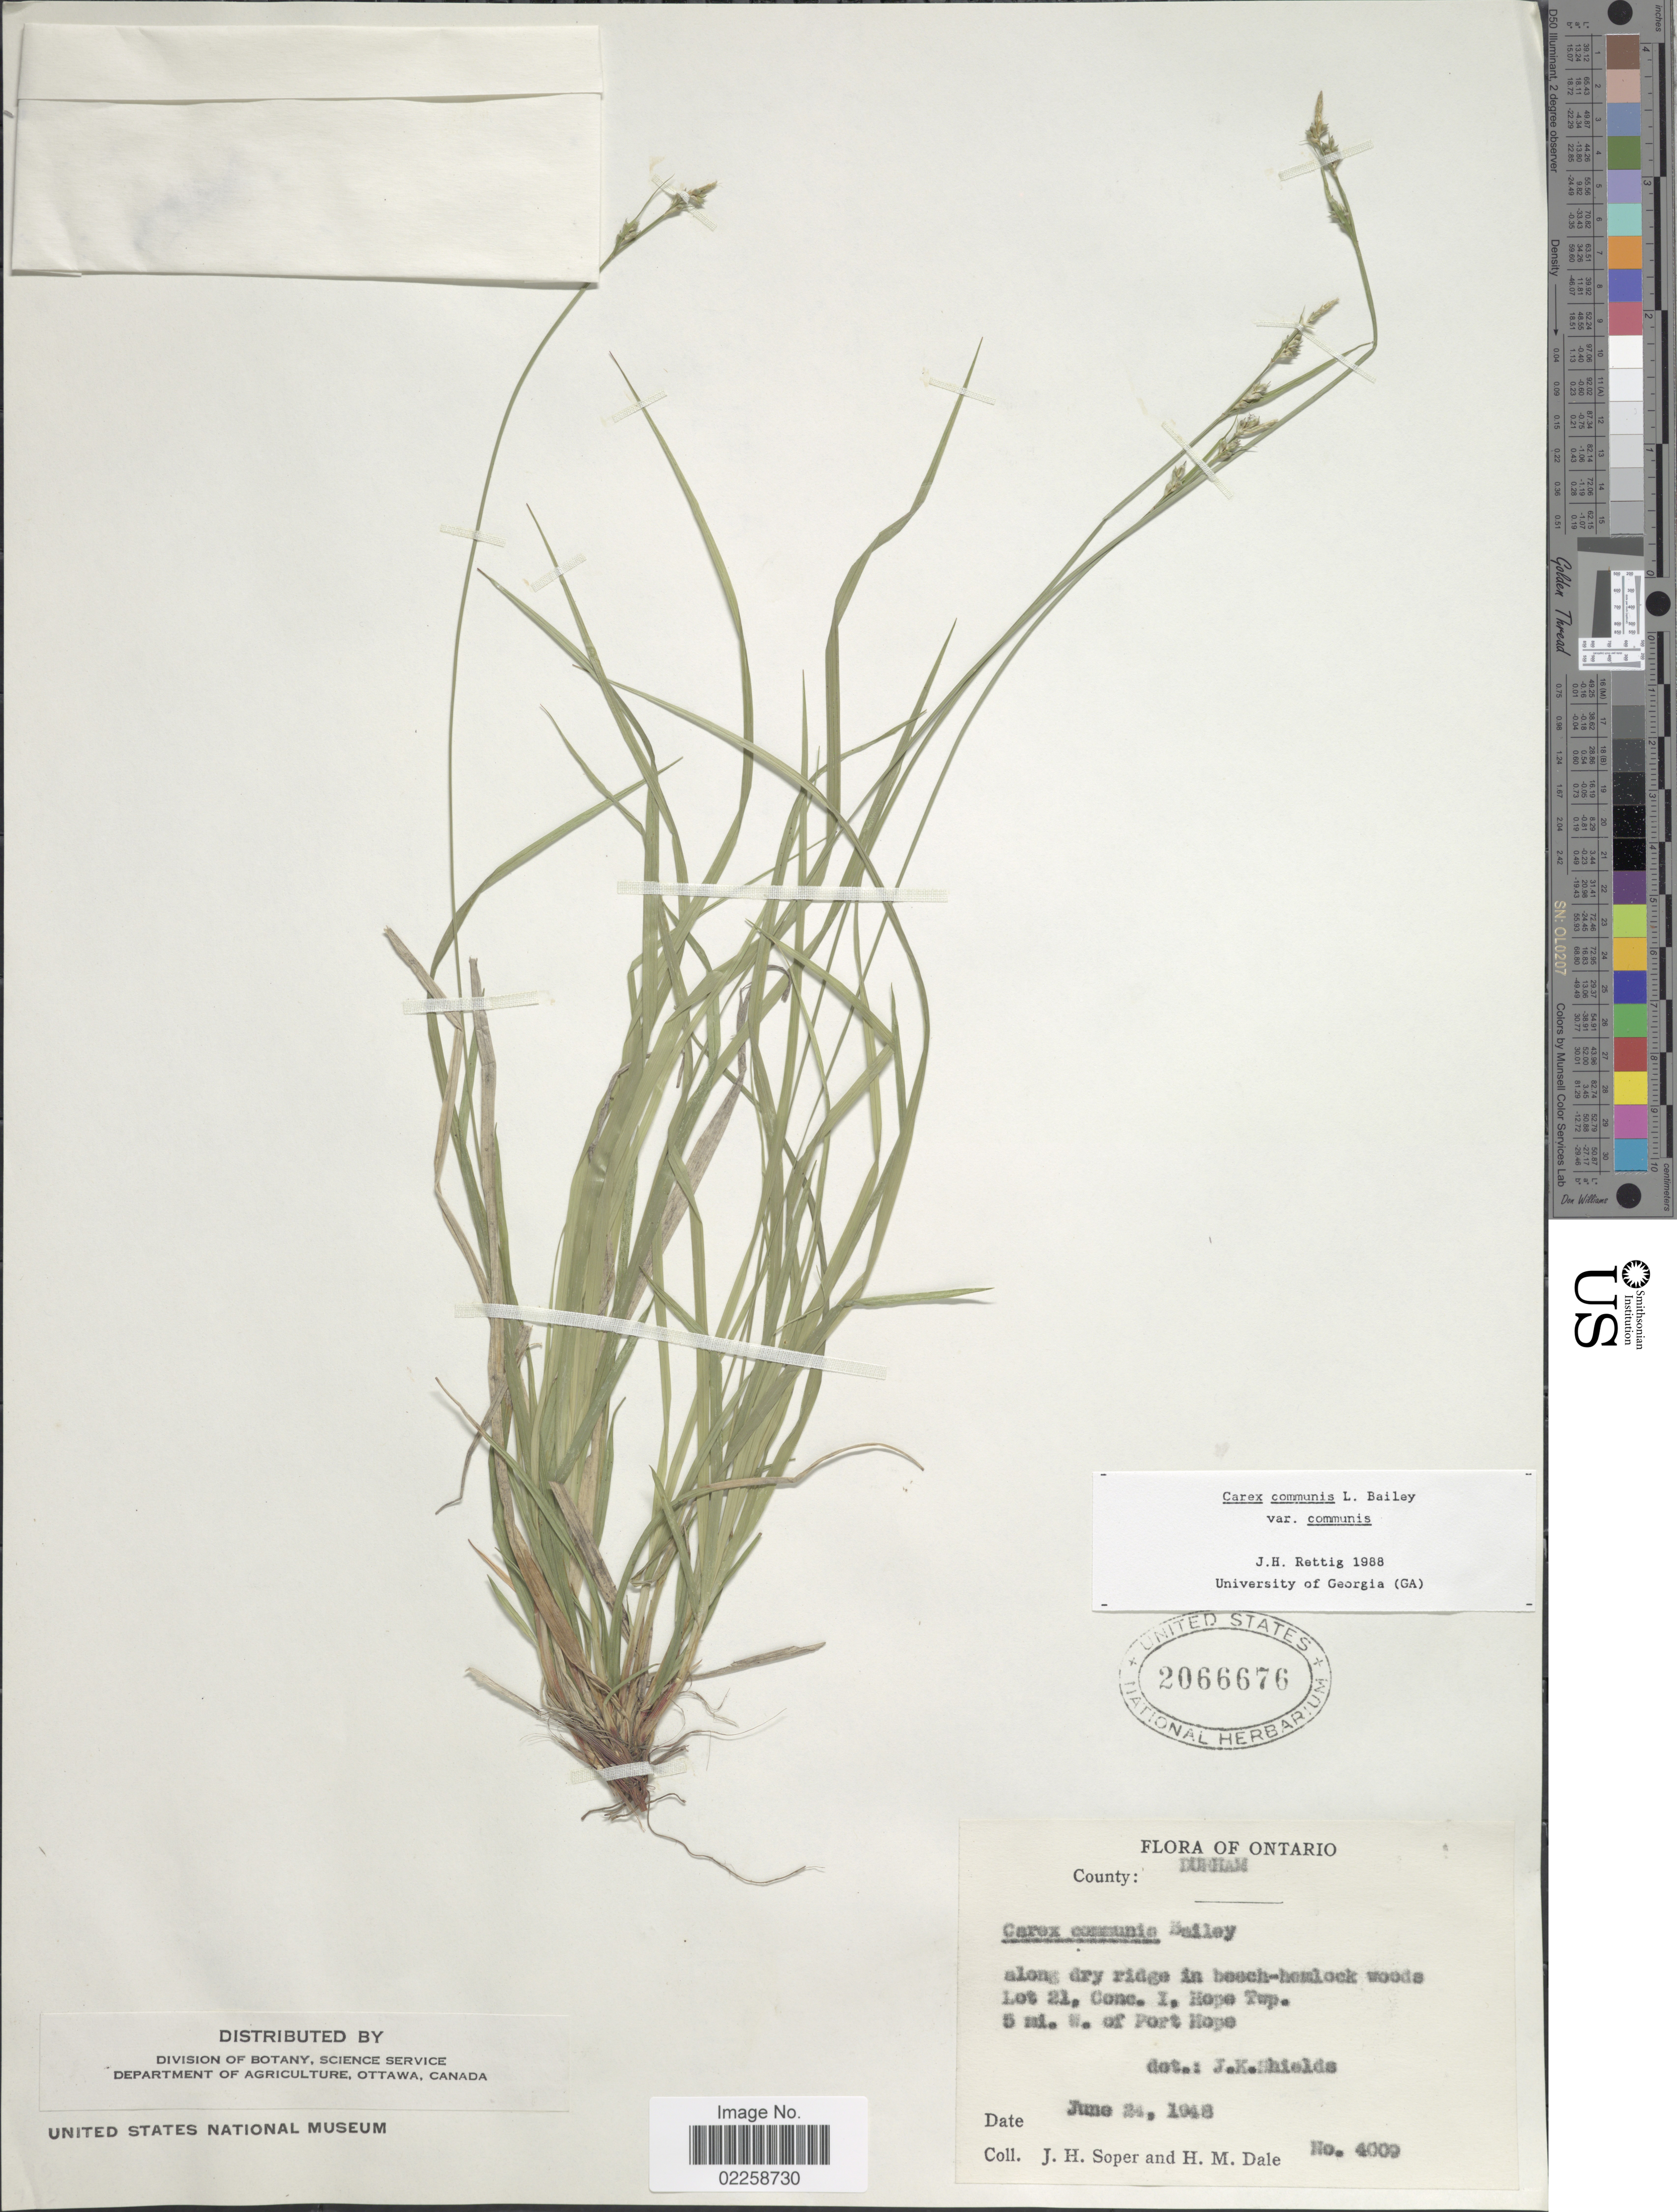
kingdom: Plantae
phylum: Tracheophyta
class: Liliopsida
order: Poales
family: Cyperaceae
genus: Carex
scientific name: Carex communis var. communis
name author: L.H. Bailey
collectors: J. H. Soper & H. M. Dale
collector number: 4009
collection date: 1948-06-24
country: Canada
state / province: Ontario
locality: County: Dunham, Lot 21, Cone. I, Hope Twp., 5 mi. W. of Port Hope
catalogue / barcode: US 2066676